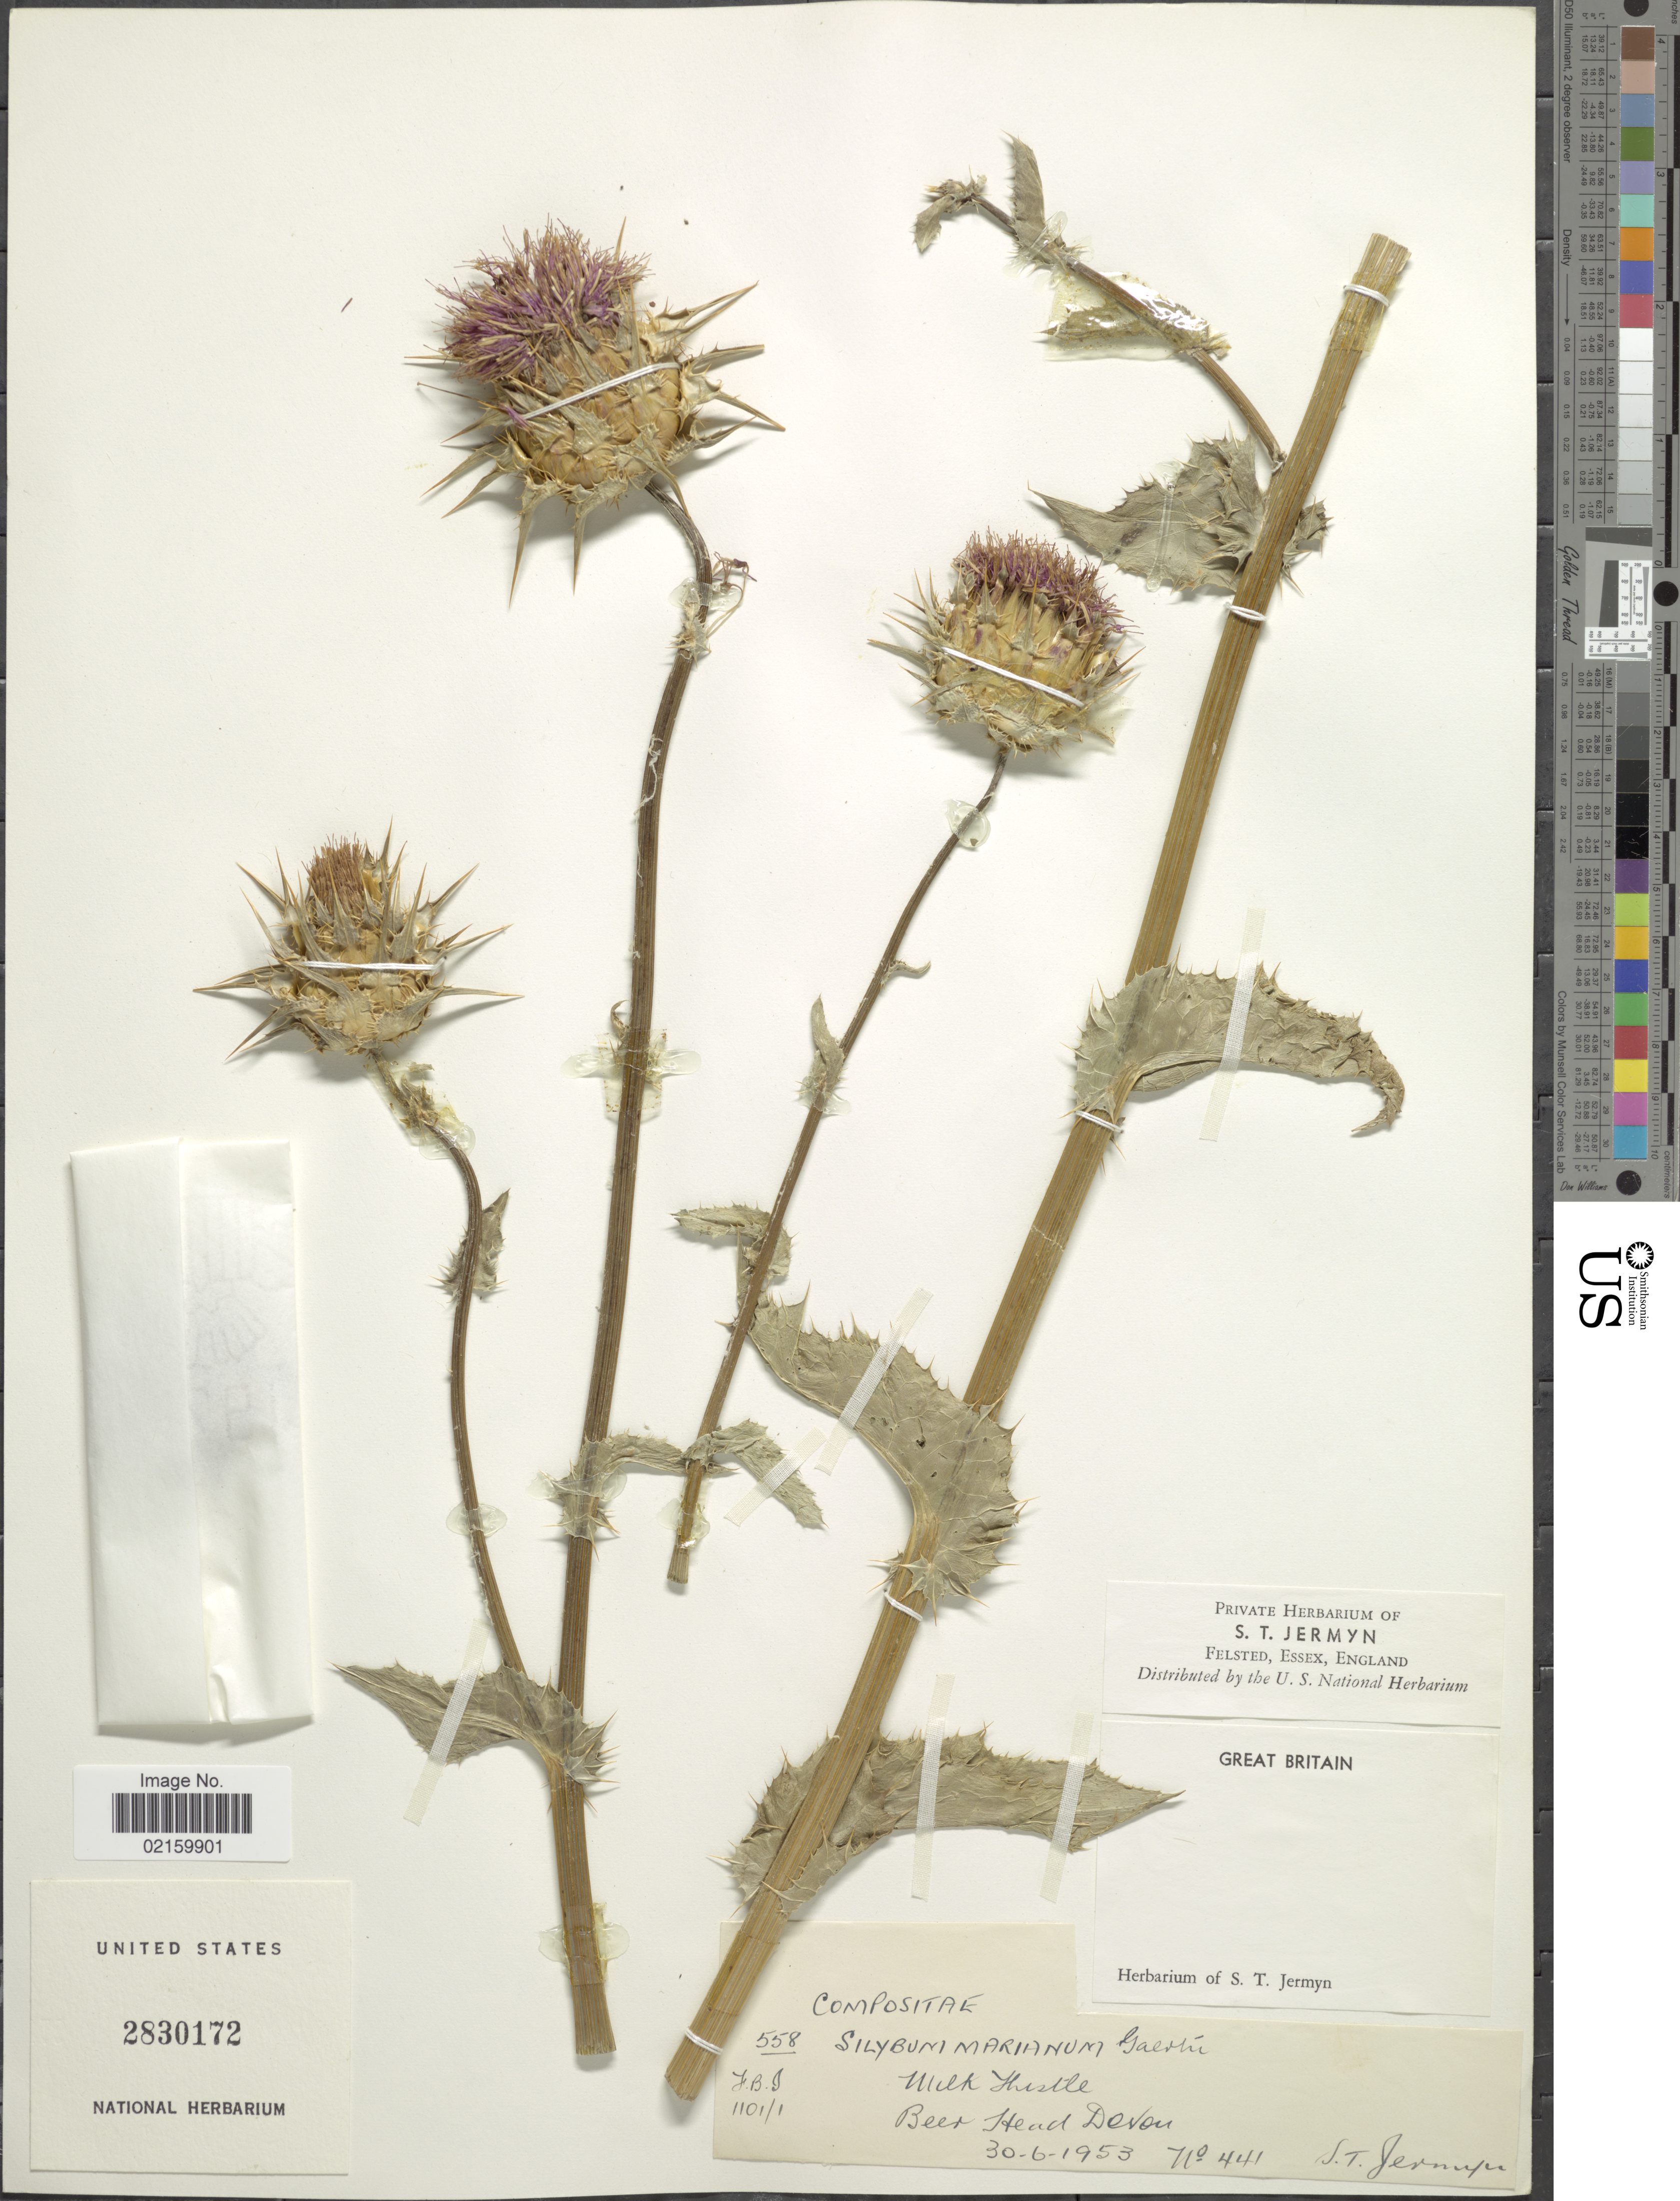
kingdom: Plantae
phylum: Tracheophyta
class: Magnoliopsida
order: Asterales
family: Asteraceae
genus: Silybum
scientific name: Silybum marianum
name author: (L.) Gaertn.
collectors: S. Jermyn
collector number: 558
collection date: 1953-06-30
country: United Kingdom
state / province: England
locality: Great Britain. Beer Head Devon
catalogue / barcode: US 2830172